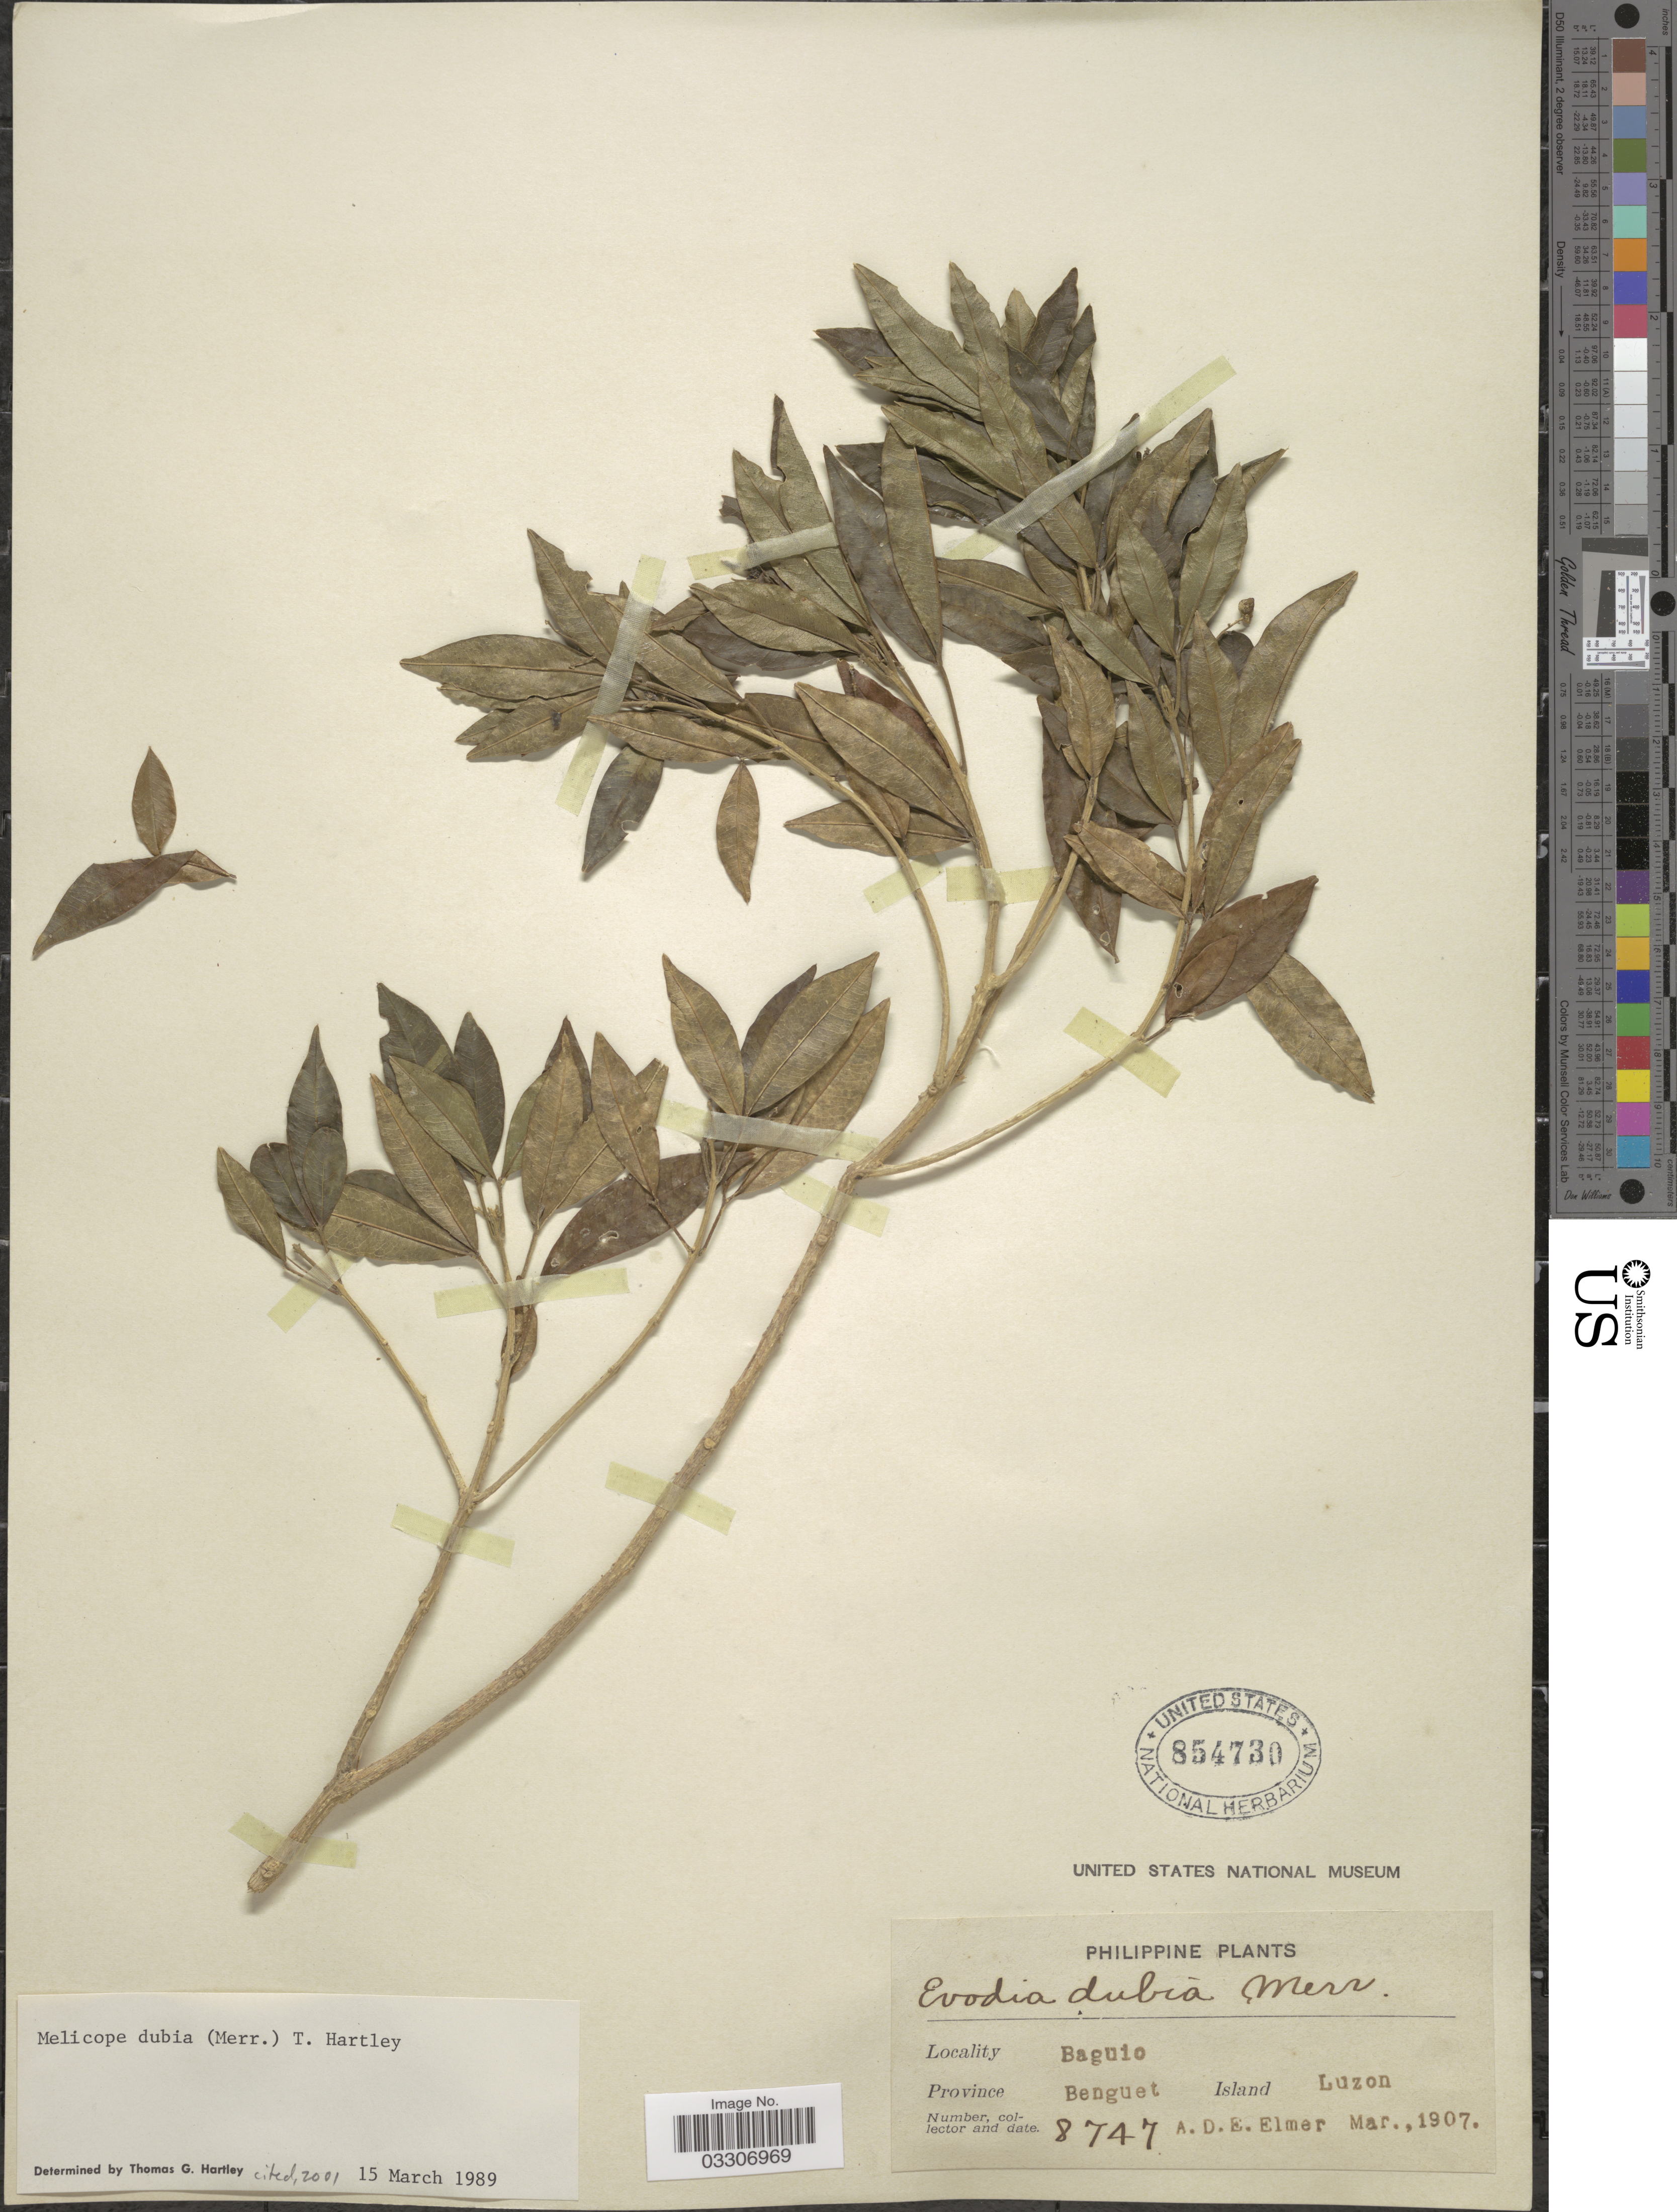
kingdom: Plantae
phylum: Tracheophyta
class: Magnoliopsida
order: Sapindales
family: Rutaceae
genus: Melicope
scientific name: Melicope dubia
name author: (Merr.) T.G. Hartley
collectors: A. D. E. Elmer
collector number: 8747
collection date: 1907-03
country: Philippines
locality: Baguio, Province Benguet, Island Luzon.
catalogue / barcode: US 854730